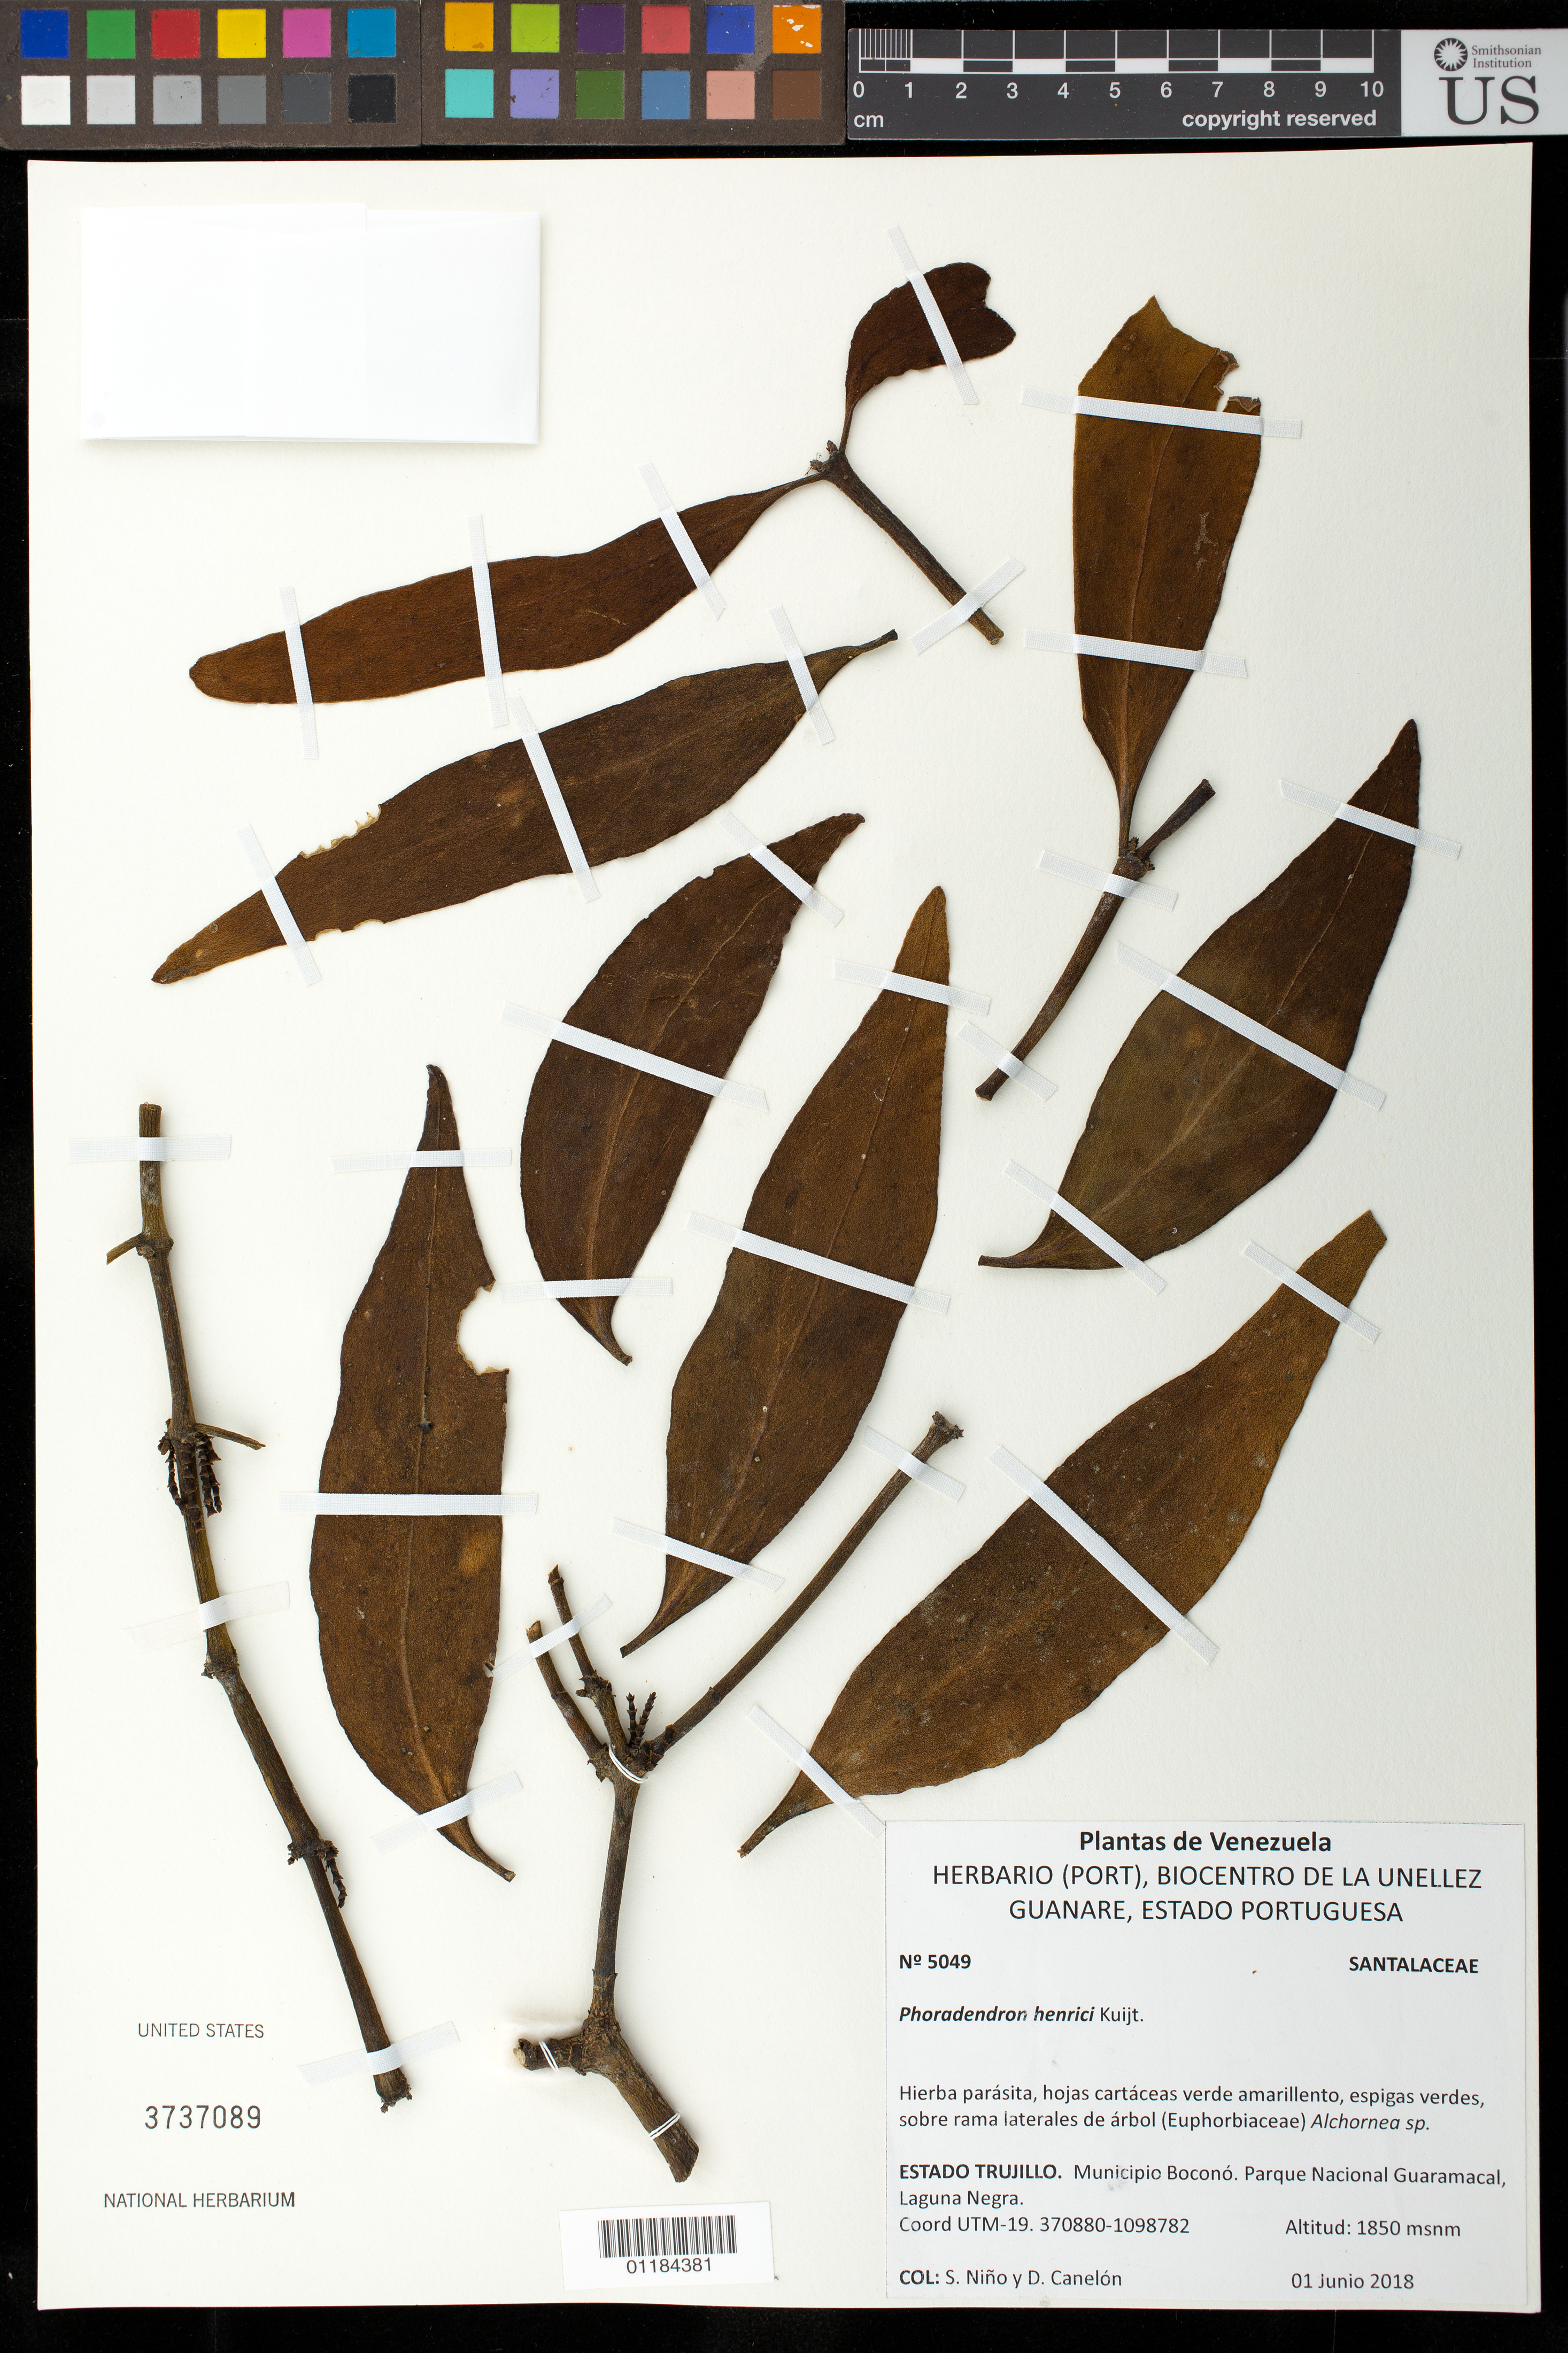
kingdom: Plantae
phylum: Tracheophyta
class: Magnoliopsida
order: Santalales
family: Viscaceae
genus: Phoradendron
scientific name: Phoradendron henrici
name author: Kuijt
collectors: S. M. Niño & D. Canelón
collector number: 5049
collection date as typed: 01 Junio 2018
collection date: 2018-06-01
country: Venezuela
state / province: Trujillo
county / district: Boconó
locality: Parque Nacional Guaramacal. Laguna Negra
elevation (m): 1850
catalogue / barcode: US 3737089